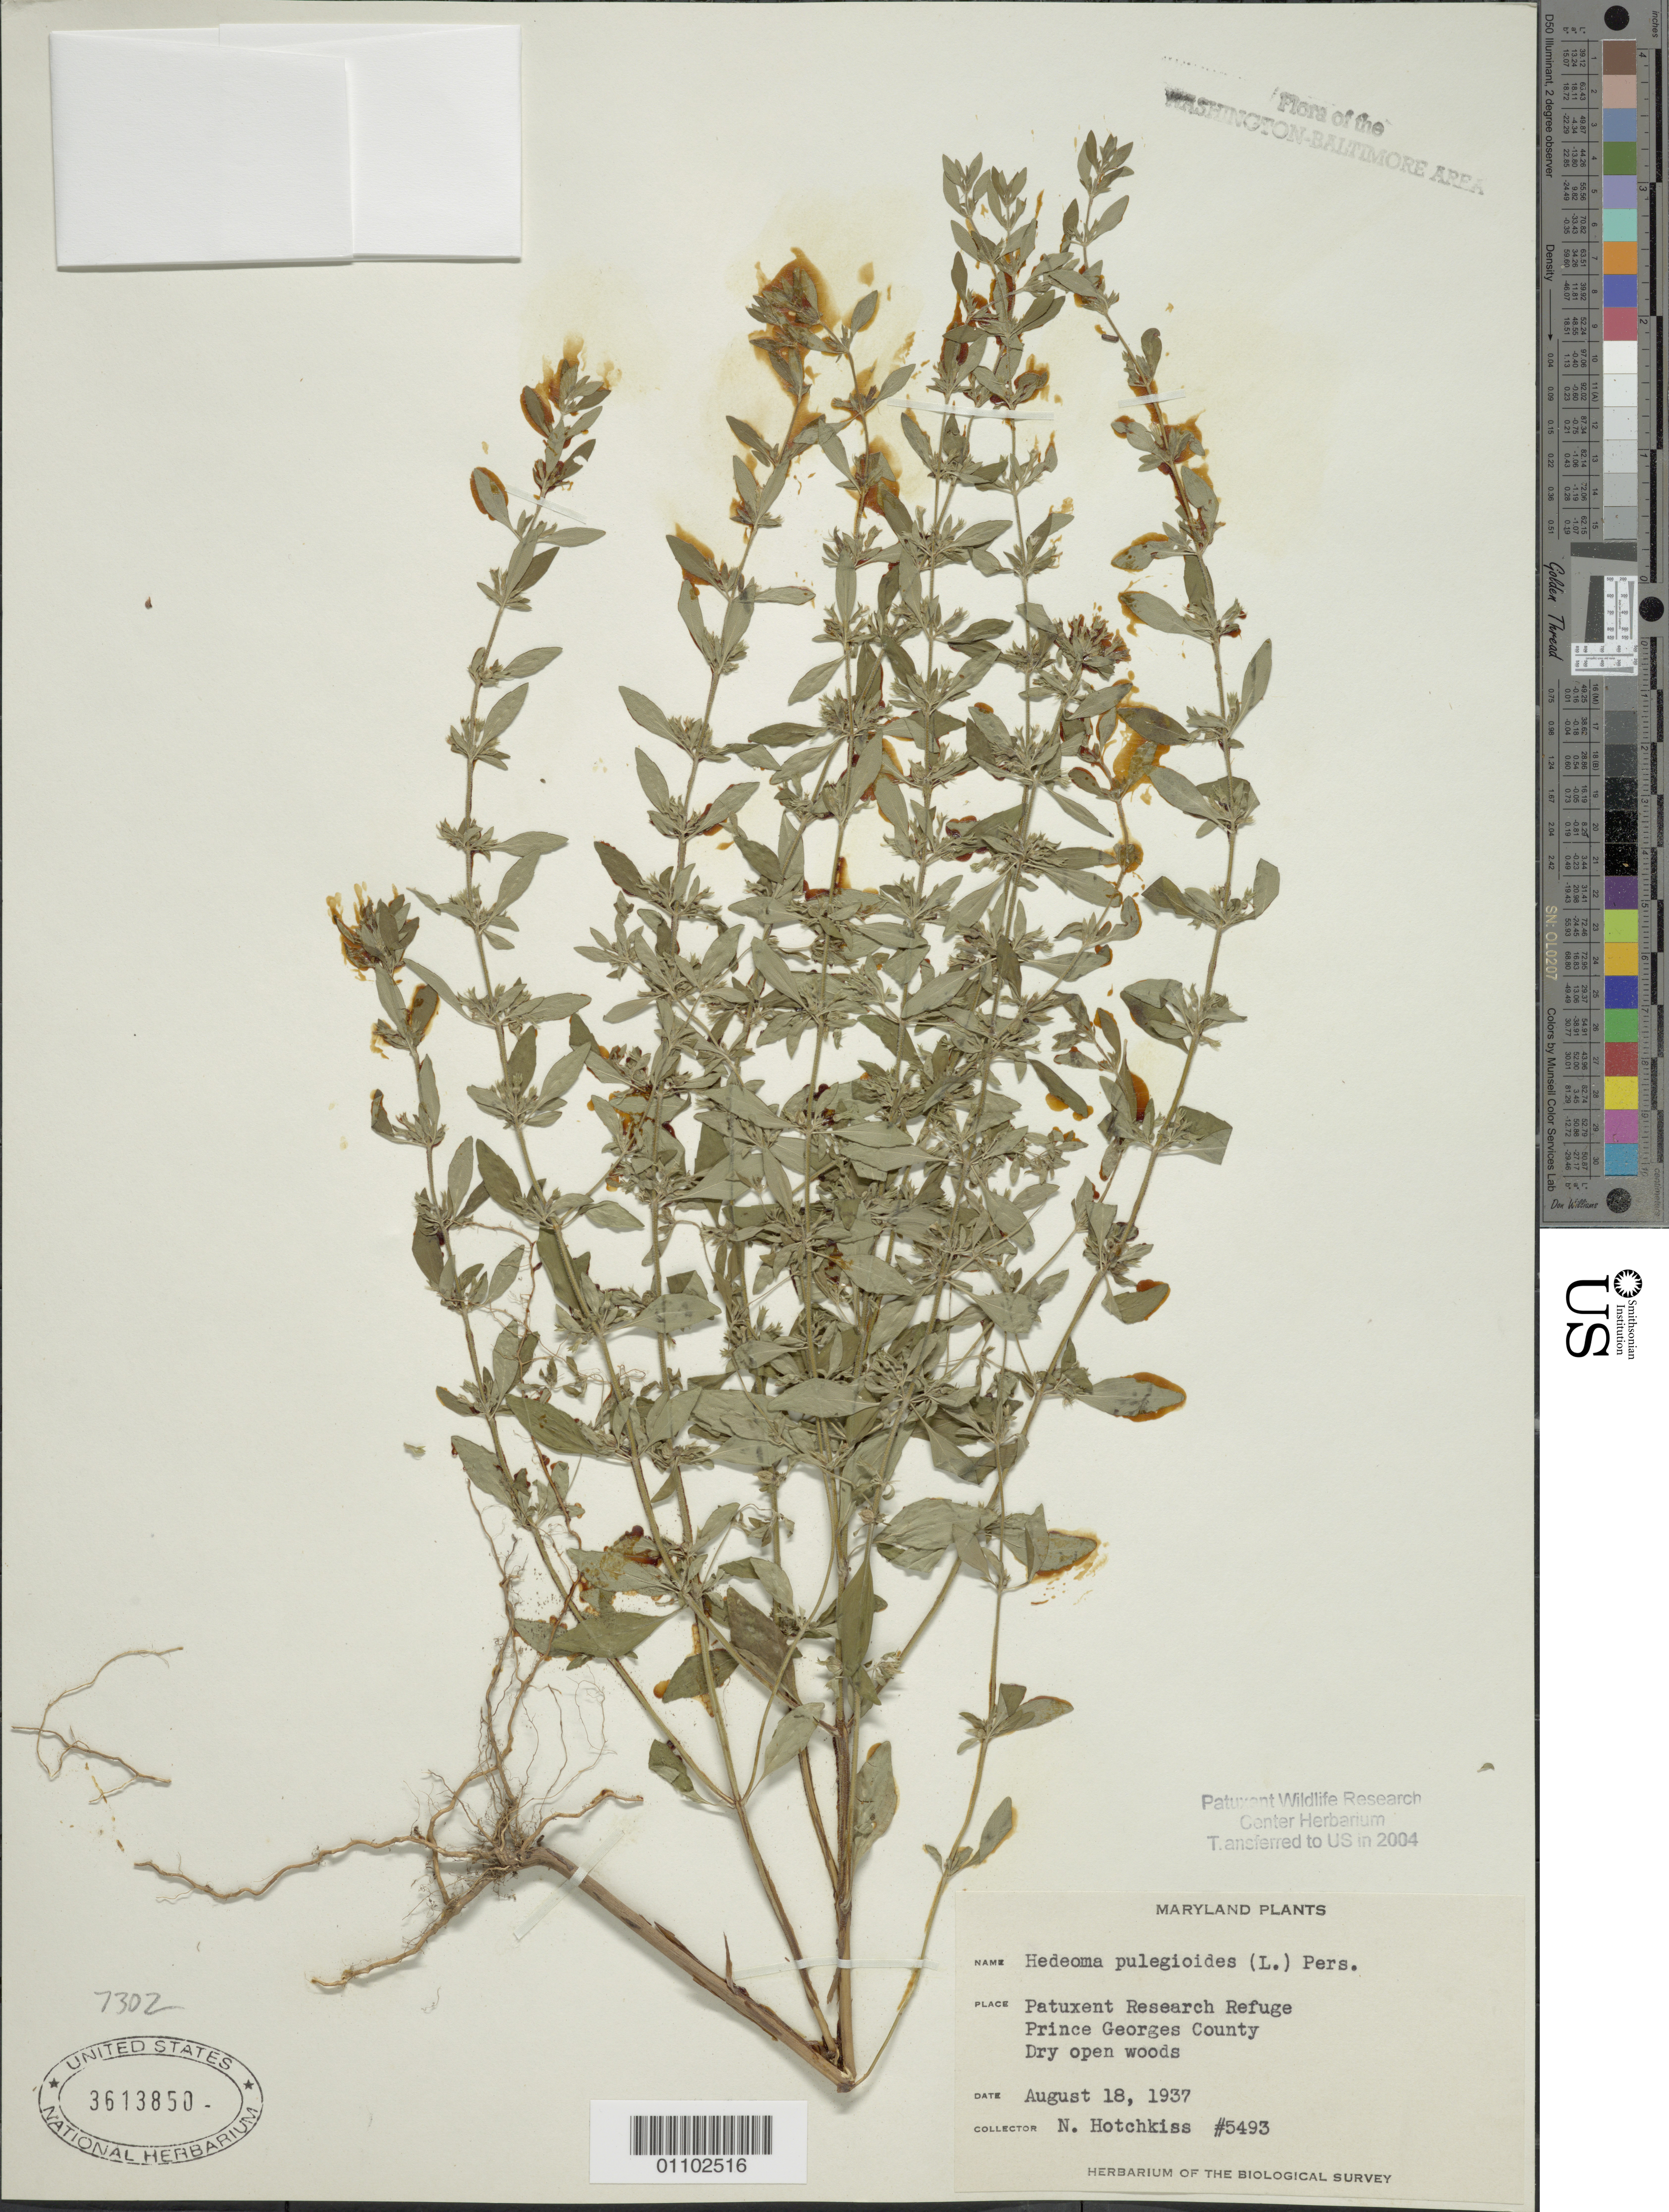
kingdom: Plantae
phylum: Tracheophyta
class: Magnoliopsida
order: Lamiales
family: Lamiaceae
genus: Hedeoma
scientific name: Hedeoma pulegioides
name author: (L.) Pers.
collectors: N. Hotchkiss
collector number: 5493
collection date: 1937-08-18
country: United States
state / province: Maryland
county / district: Prince George's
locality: Patuxent Research Refuge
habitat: Dry open woods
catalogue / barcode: US 3613850